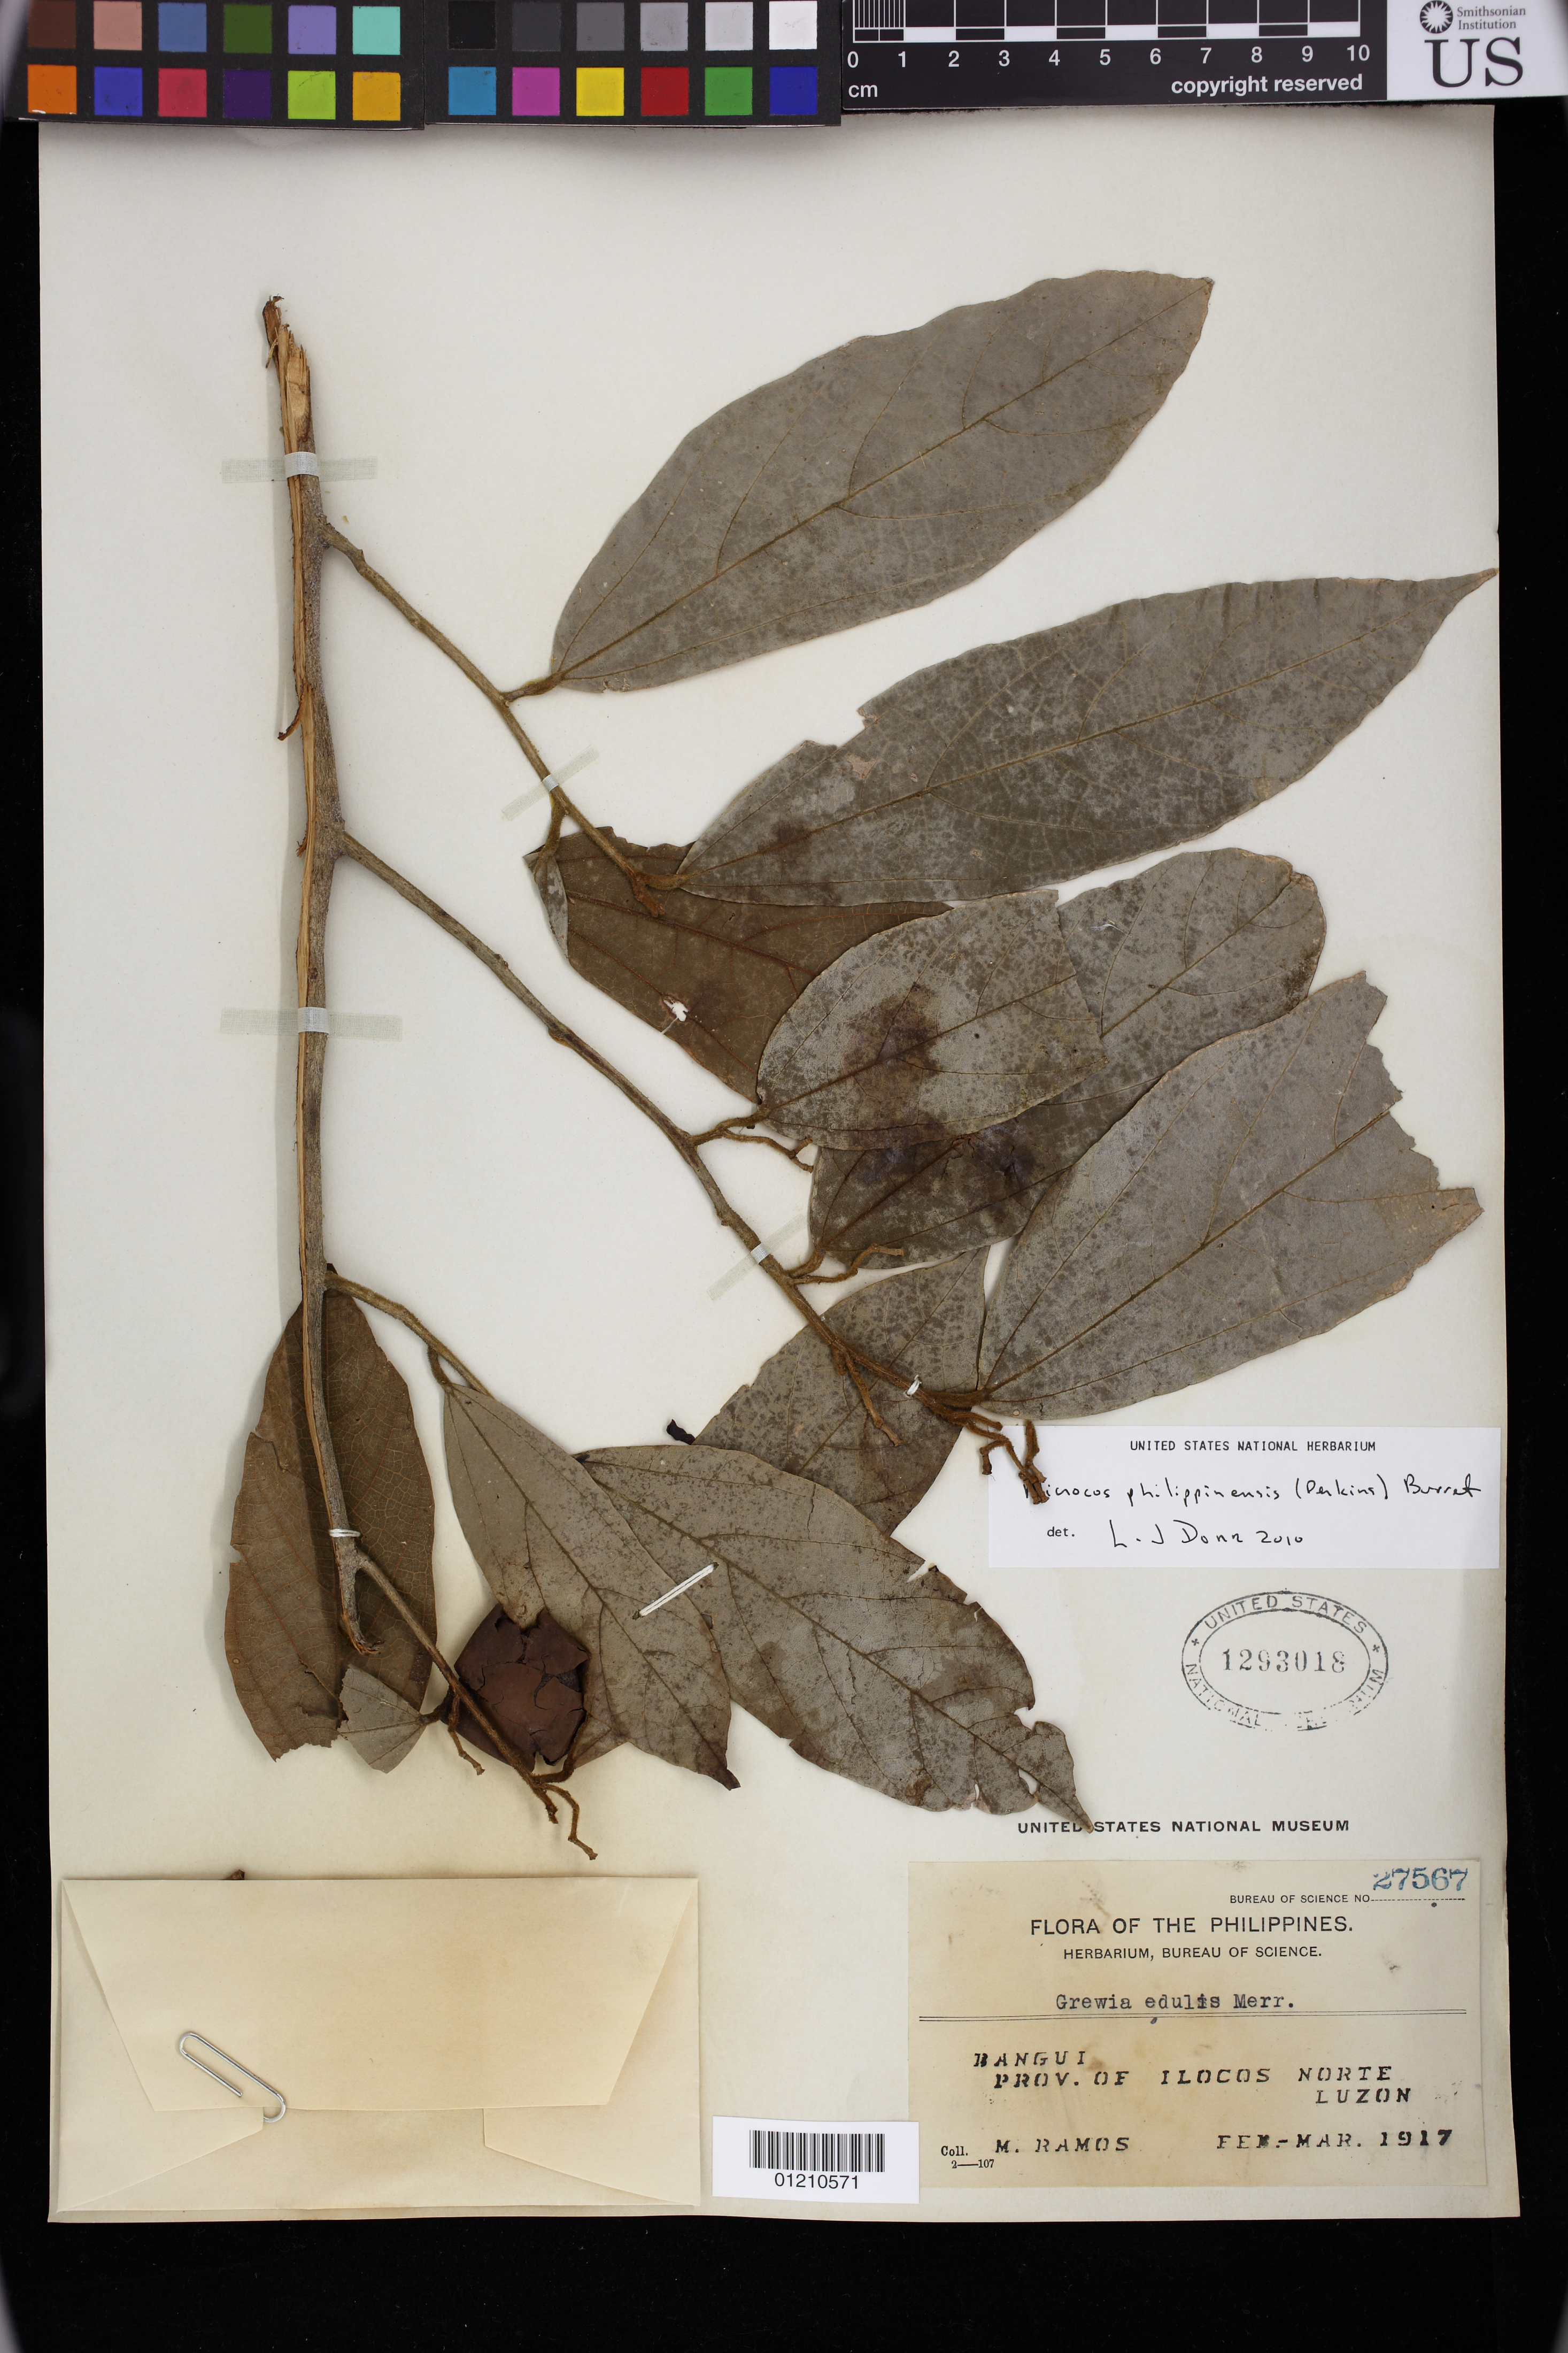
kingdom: Plantae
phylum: Tracheophyta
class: Magnoliopsida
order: Malvales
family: Malvaceae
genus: Microcos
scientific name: Microcos philippinensis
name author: Burret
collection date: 1917-02/1917-03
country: Philippines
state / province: Ilocos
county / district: Ilocos Norte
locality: Bangui, Luzon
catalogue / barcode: US 1293018